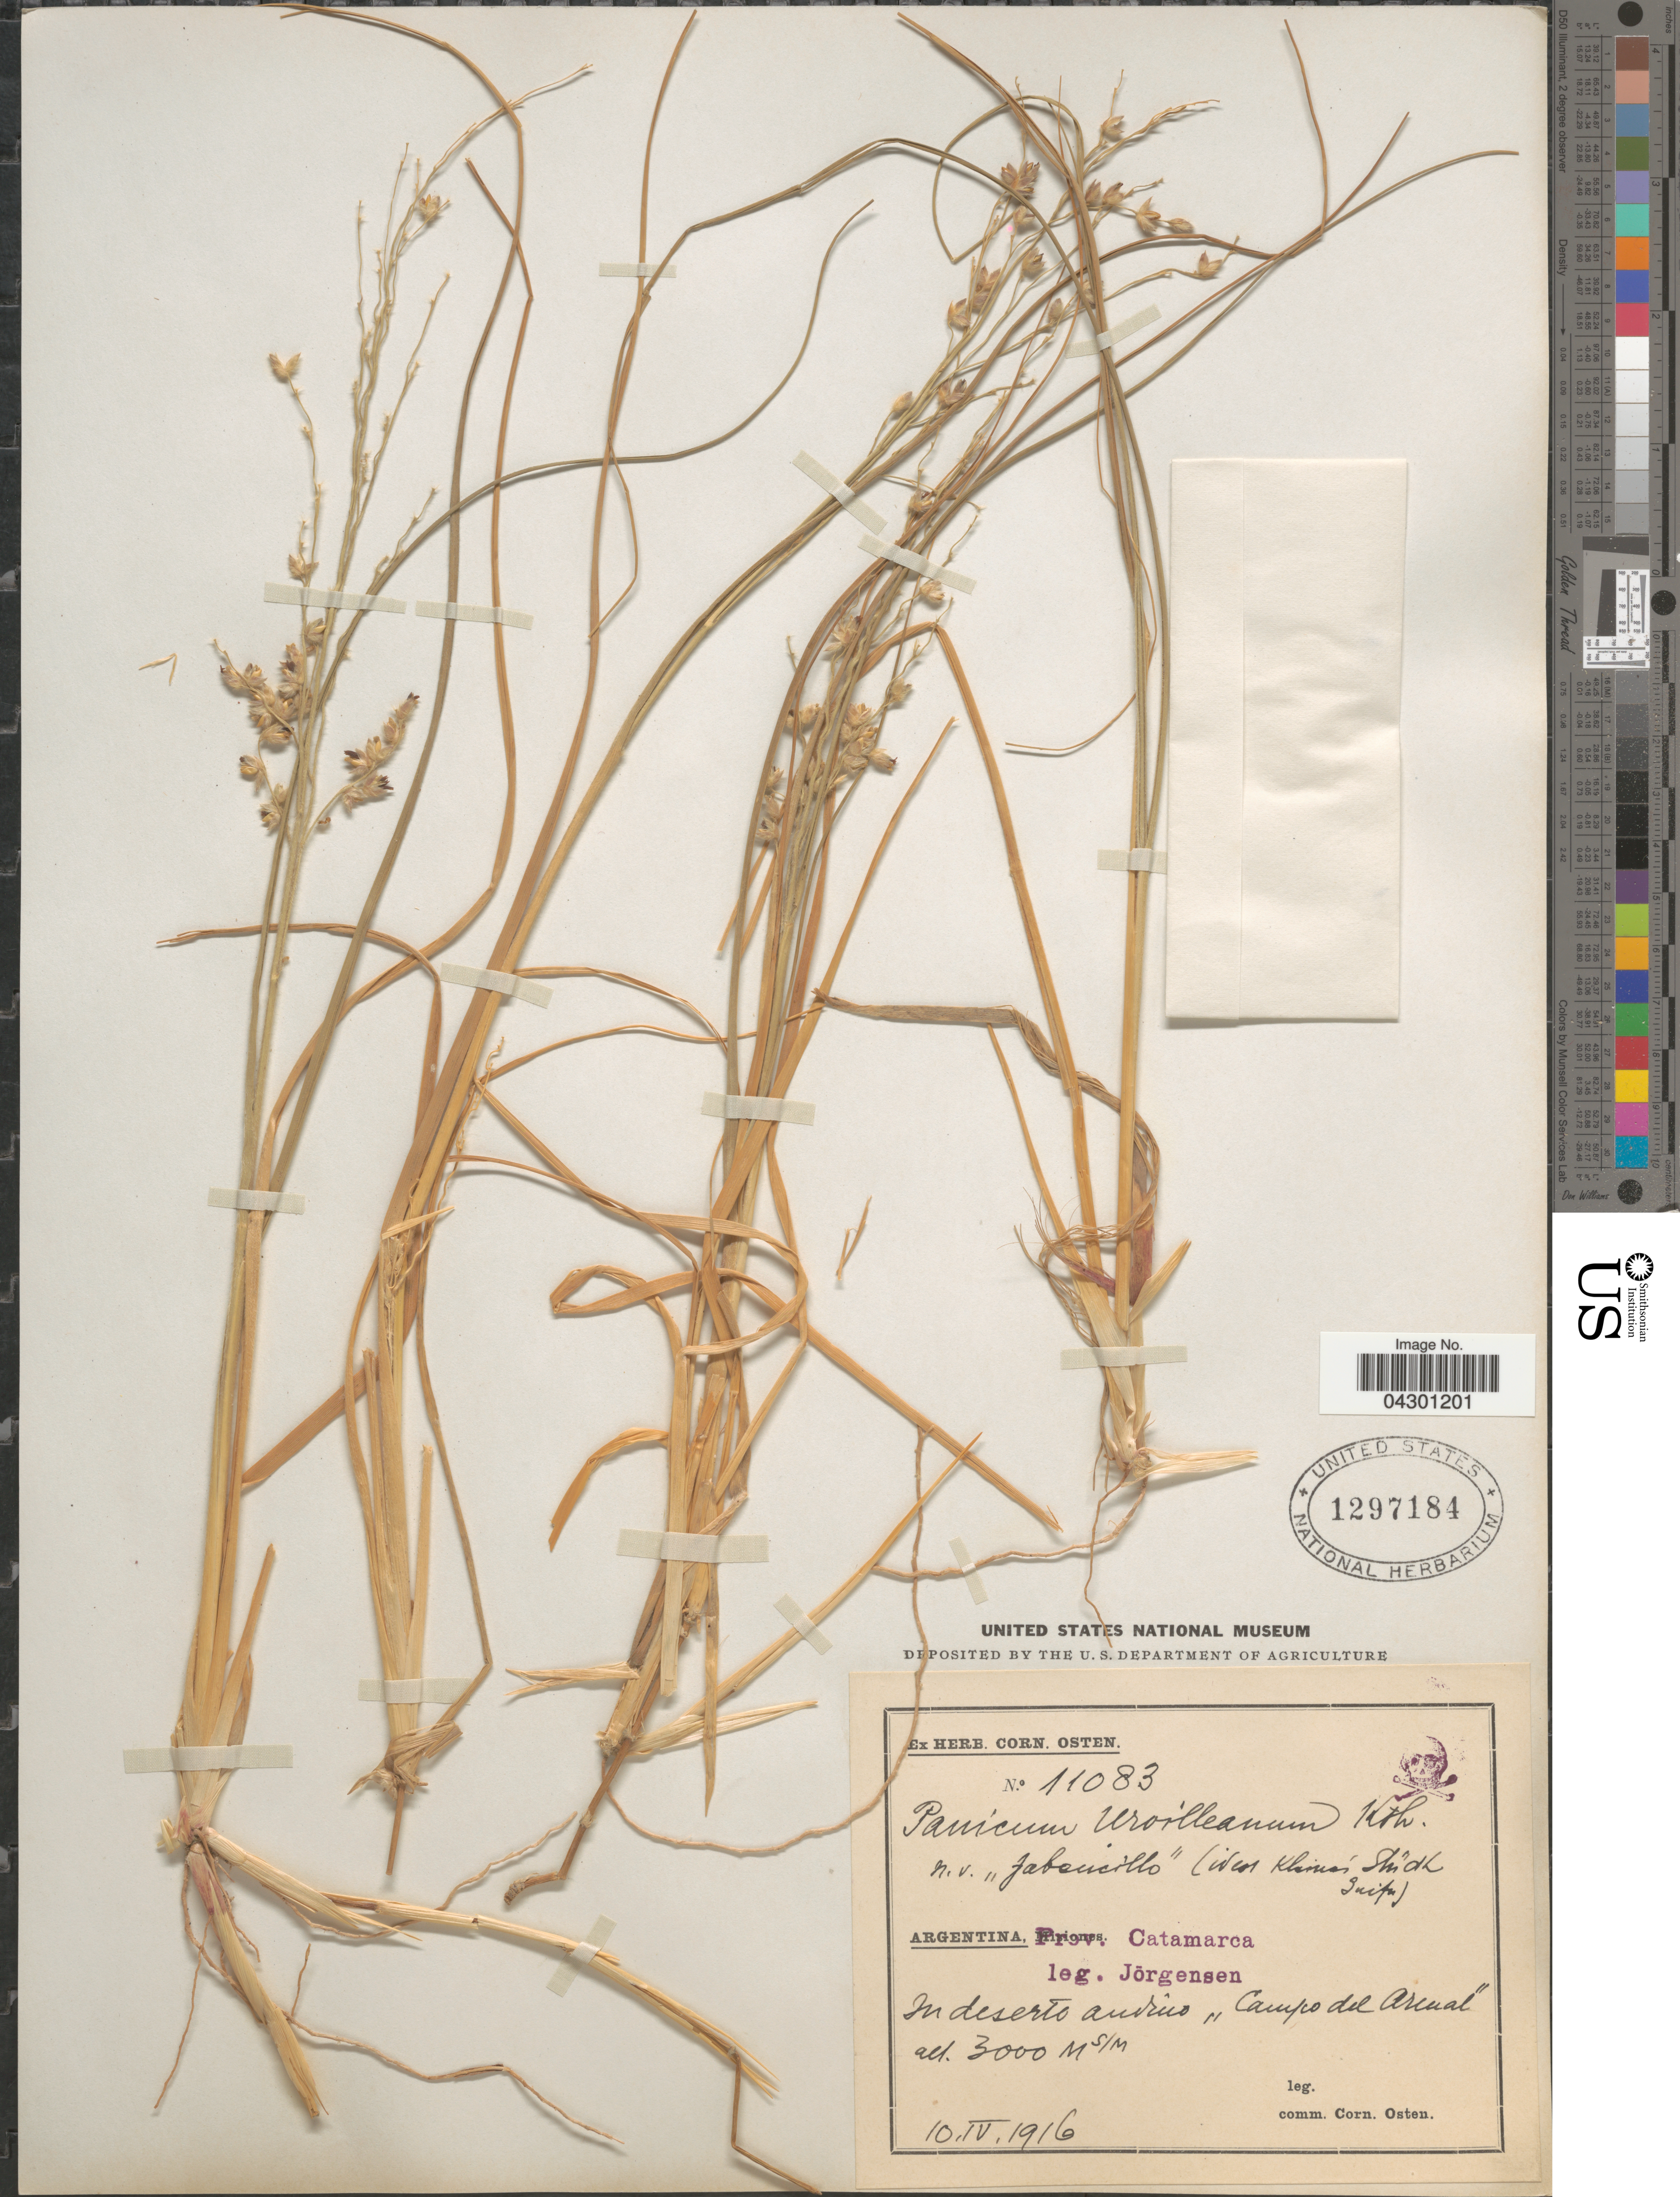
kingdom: Plantae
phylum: Tracheophyta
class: Liliopsida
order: Poales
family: Poaceae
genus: Panicum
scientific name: Panicum urvilleanum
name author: Kunth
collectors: Jorgensen, --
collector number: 11083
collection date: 1916-04-10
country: Argentina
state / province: Catamarca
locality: In deserto andrio "Campo del Arenal".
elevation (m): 3000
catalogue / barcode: US 1297184